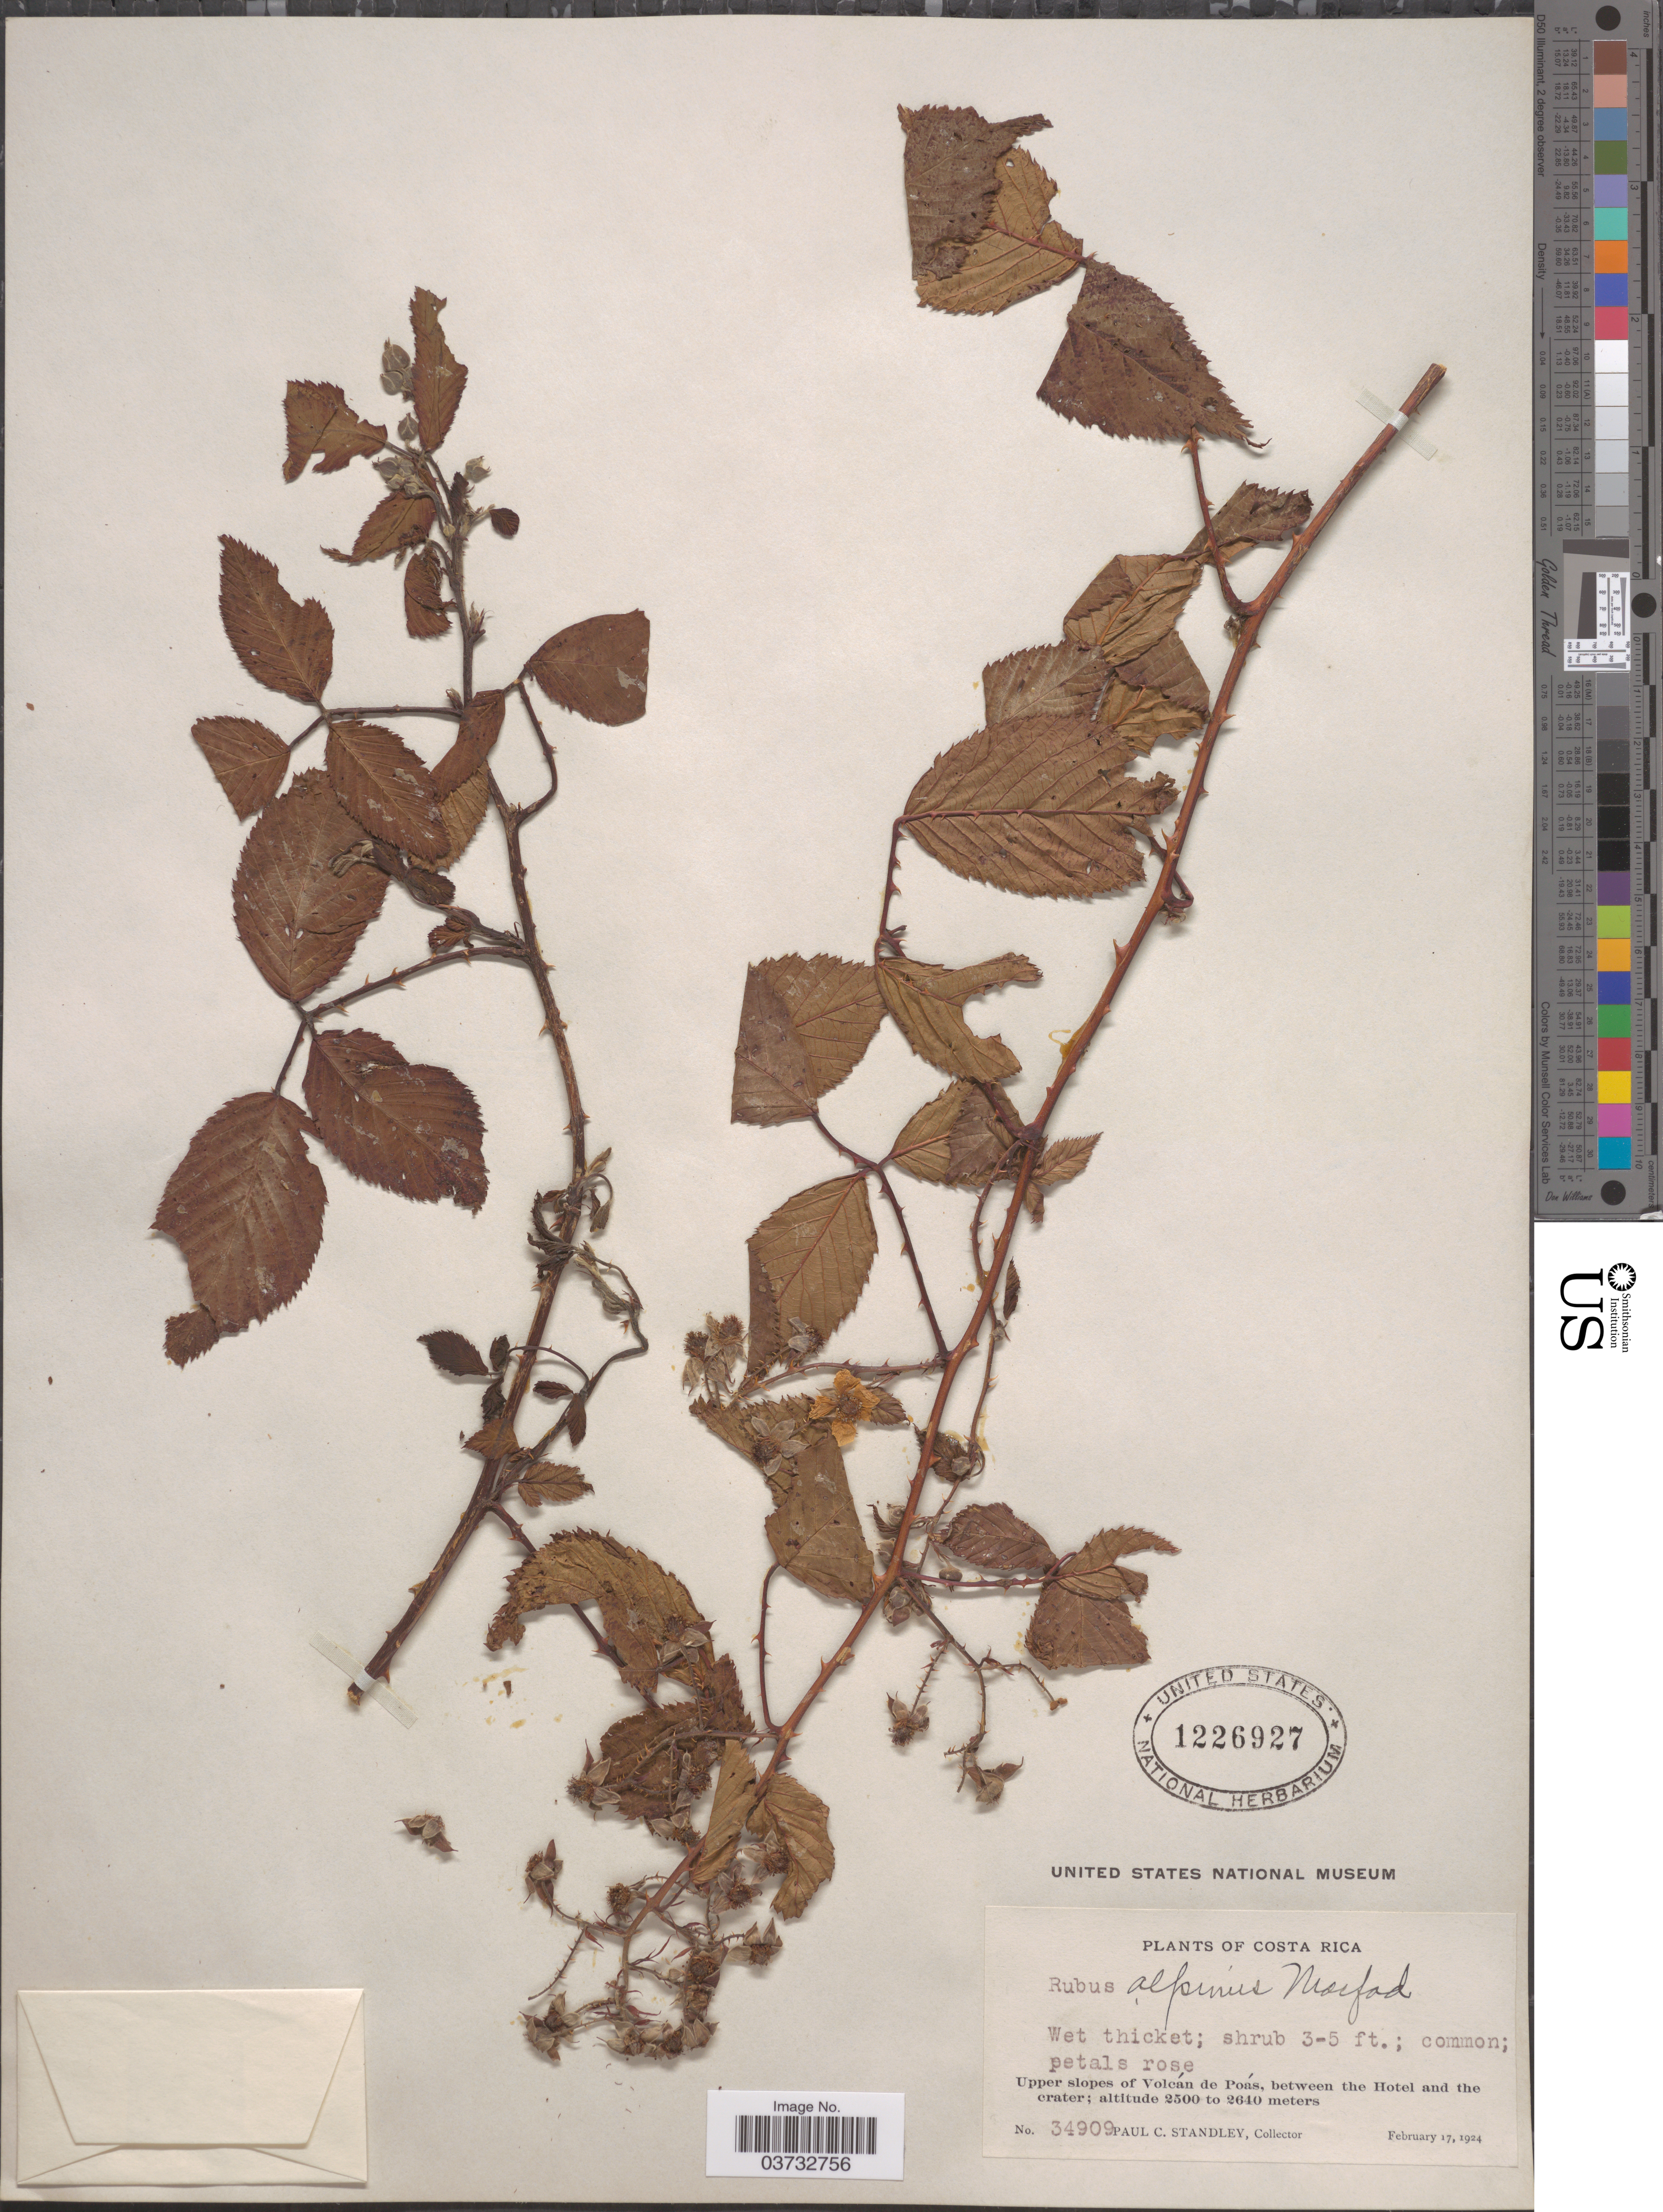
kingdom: Plantae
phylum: Tracheophyta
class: Magnoliopsida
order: Rosales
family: Rosaceae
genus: Rubus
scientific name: Rubus alpinus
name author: Macfad. ex Griseb.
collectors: P. C. Standley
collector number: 34909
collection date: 1924-02-17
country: Costa Rica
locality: Upper slopes of Volcán de Poás, between the Hotel and the crater.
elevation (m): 2500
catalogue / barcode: US 1226927